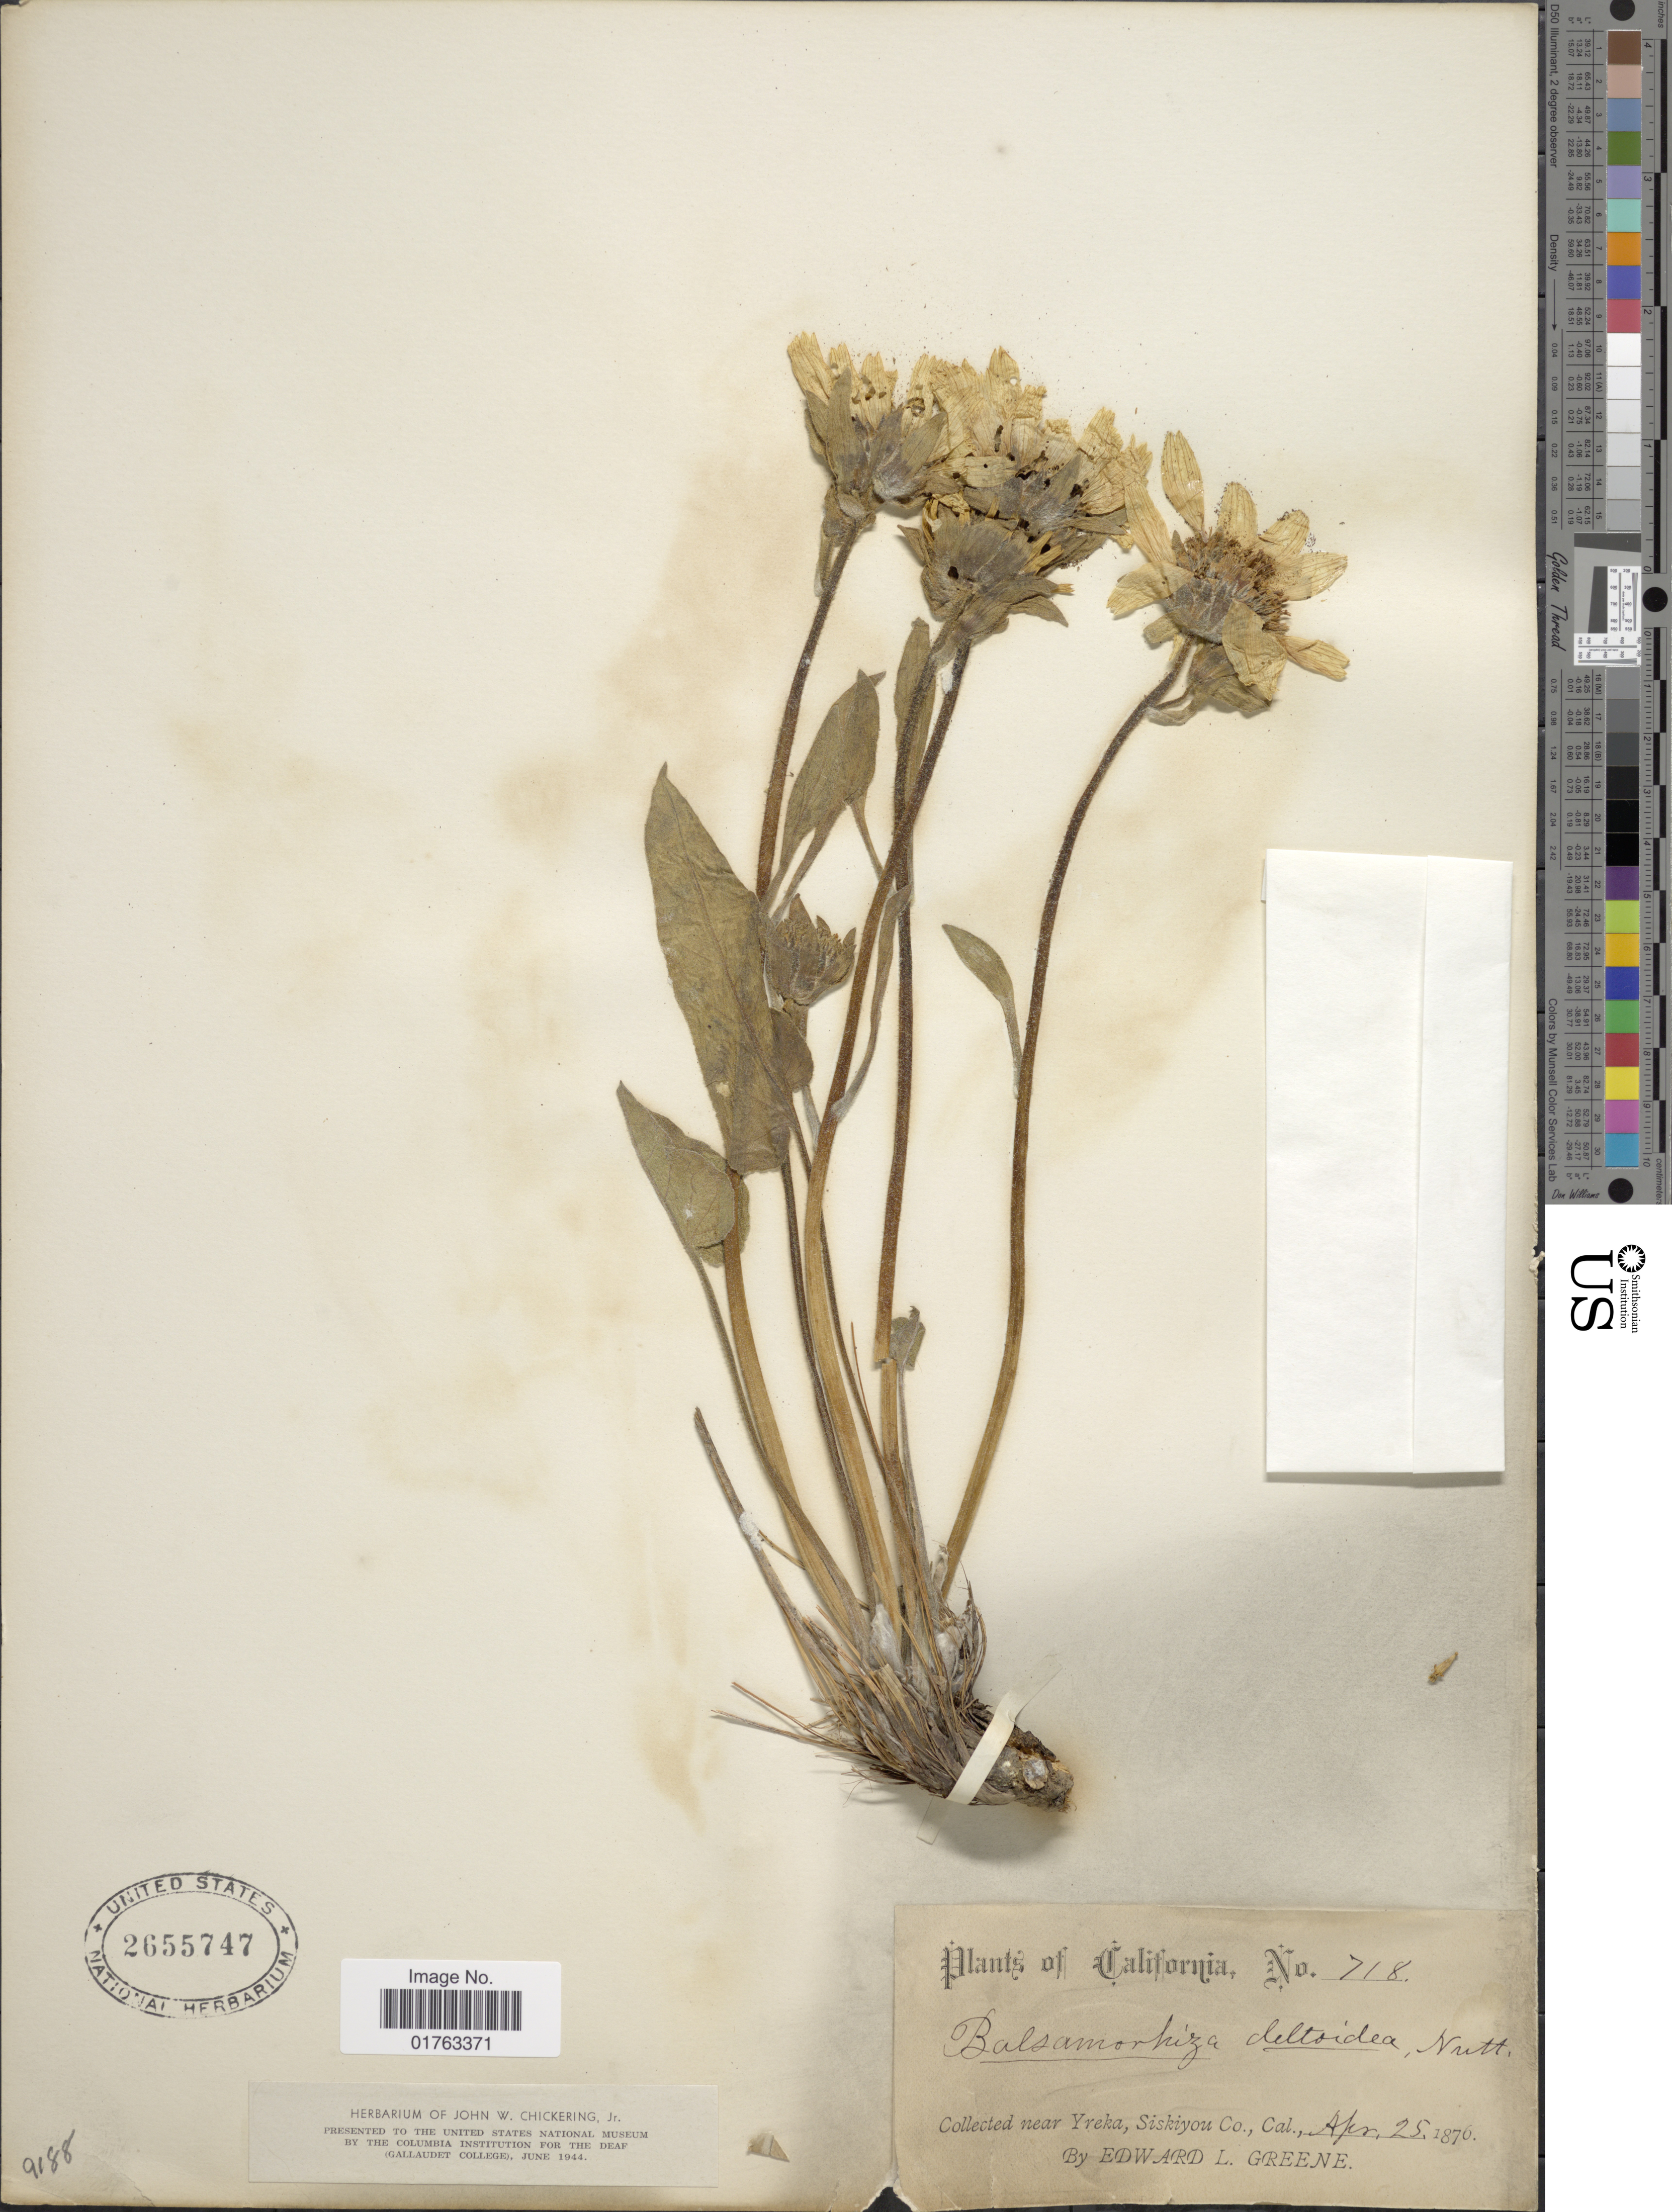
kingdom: Plantae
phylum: Tracheophyta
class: Magnoliopsida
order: Asterales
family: Asteraceae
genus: Balsamorhiza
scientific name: Balsamorhiza deltoidea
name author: Nutt.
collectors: E. L. Greene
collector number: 718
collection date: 1876-04-25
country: United States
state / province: California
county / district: Siskiyou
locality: Yreka, Siskiyou Co.,Cal.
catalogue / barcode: US 2655747